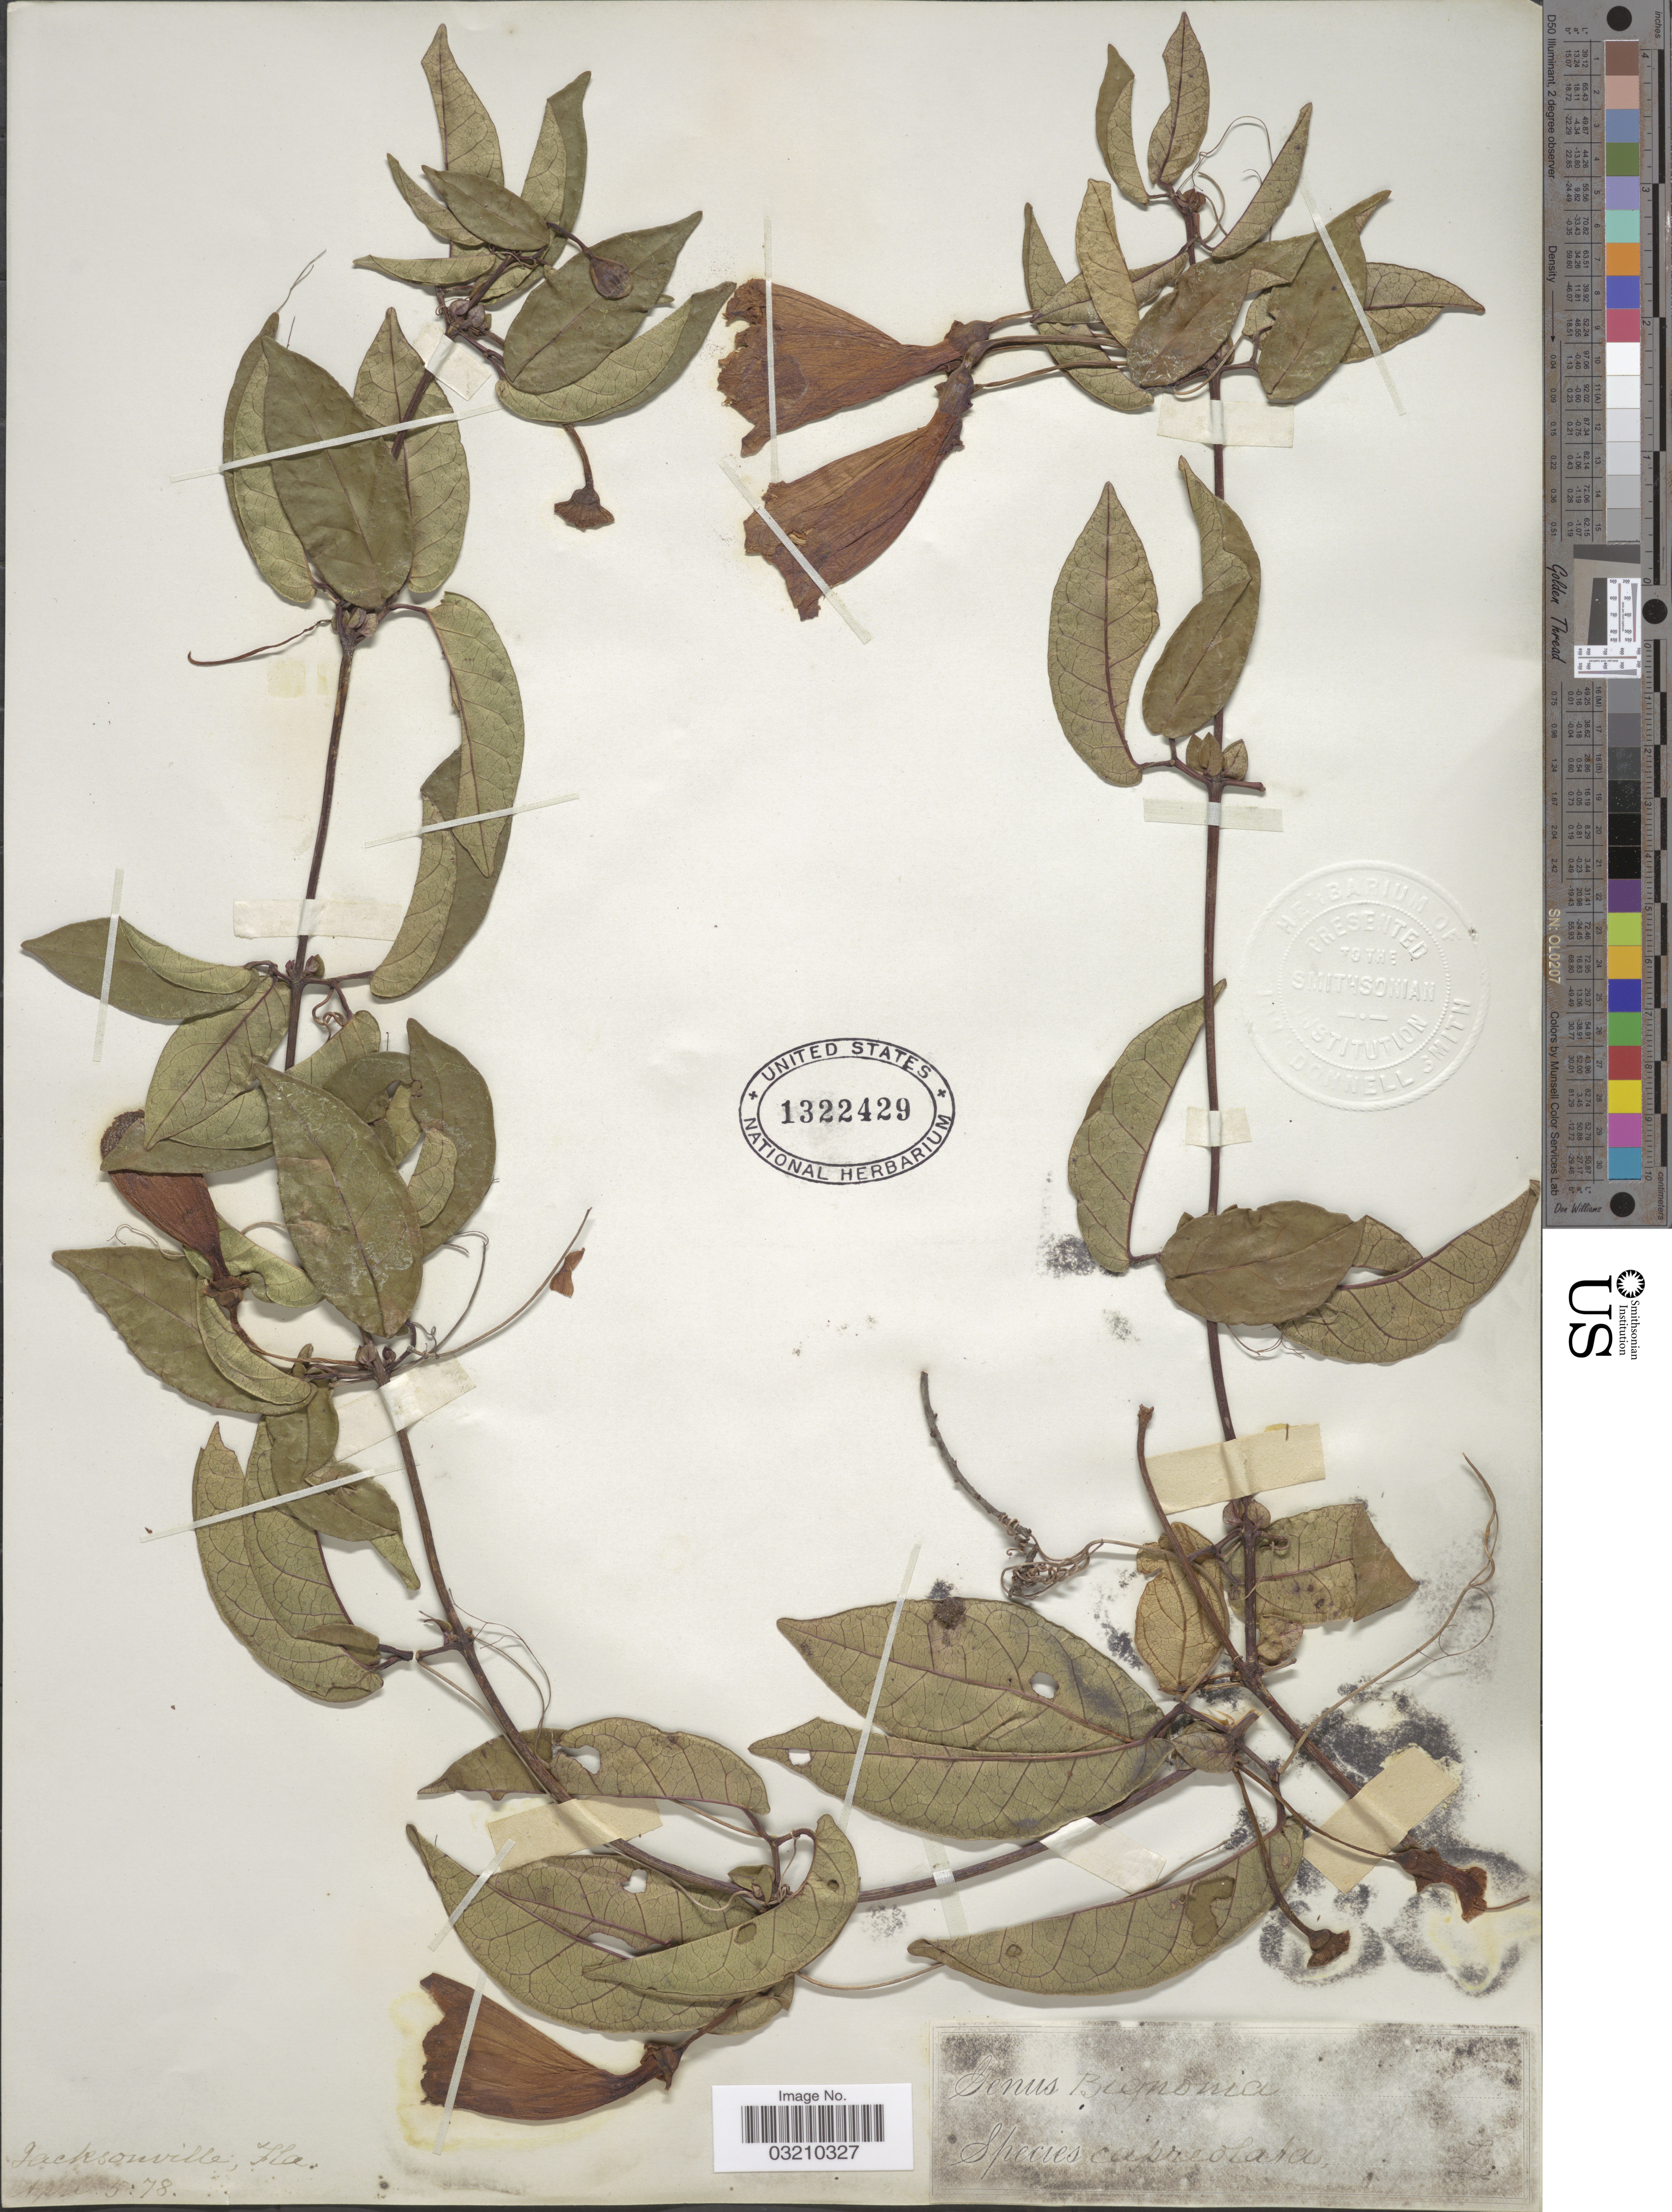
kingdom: Plantae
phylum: Tracheophyta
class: Magnoliopsida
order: Lamiales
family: Bignoniaceae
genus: Bignonia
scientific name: Bignonia capreolata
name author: L.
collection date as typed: Transcribed d/m/y: 5/4/78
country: United States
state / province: Florida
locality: Jacksonville.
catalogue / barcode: US 1322429